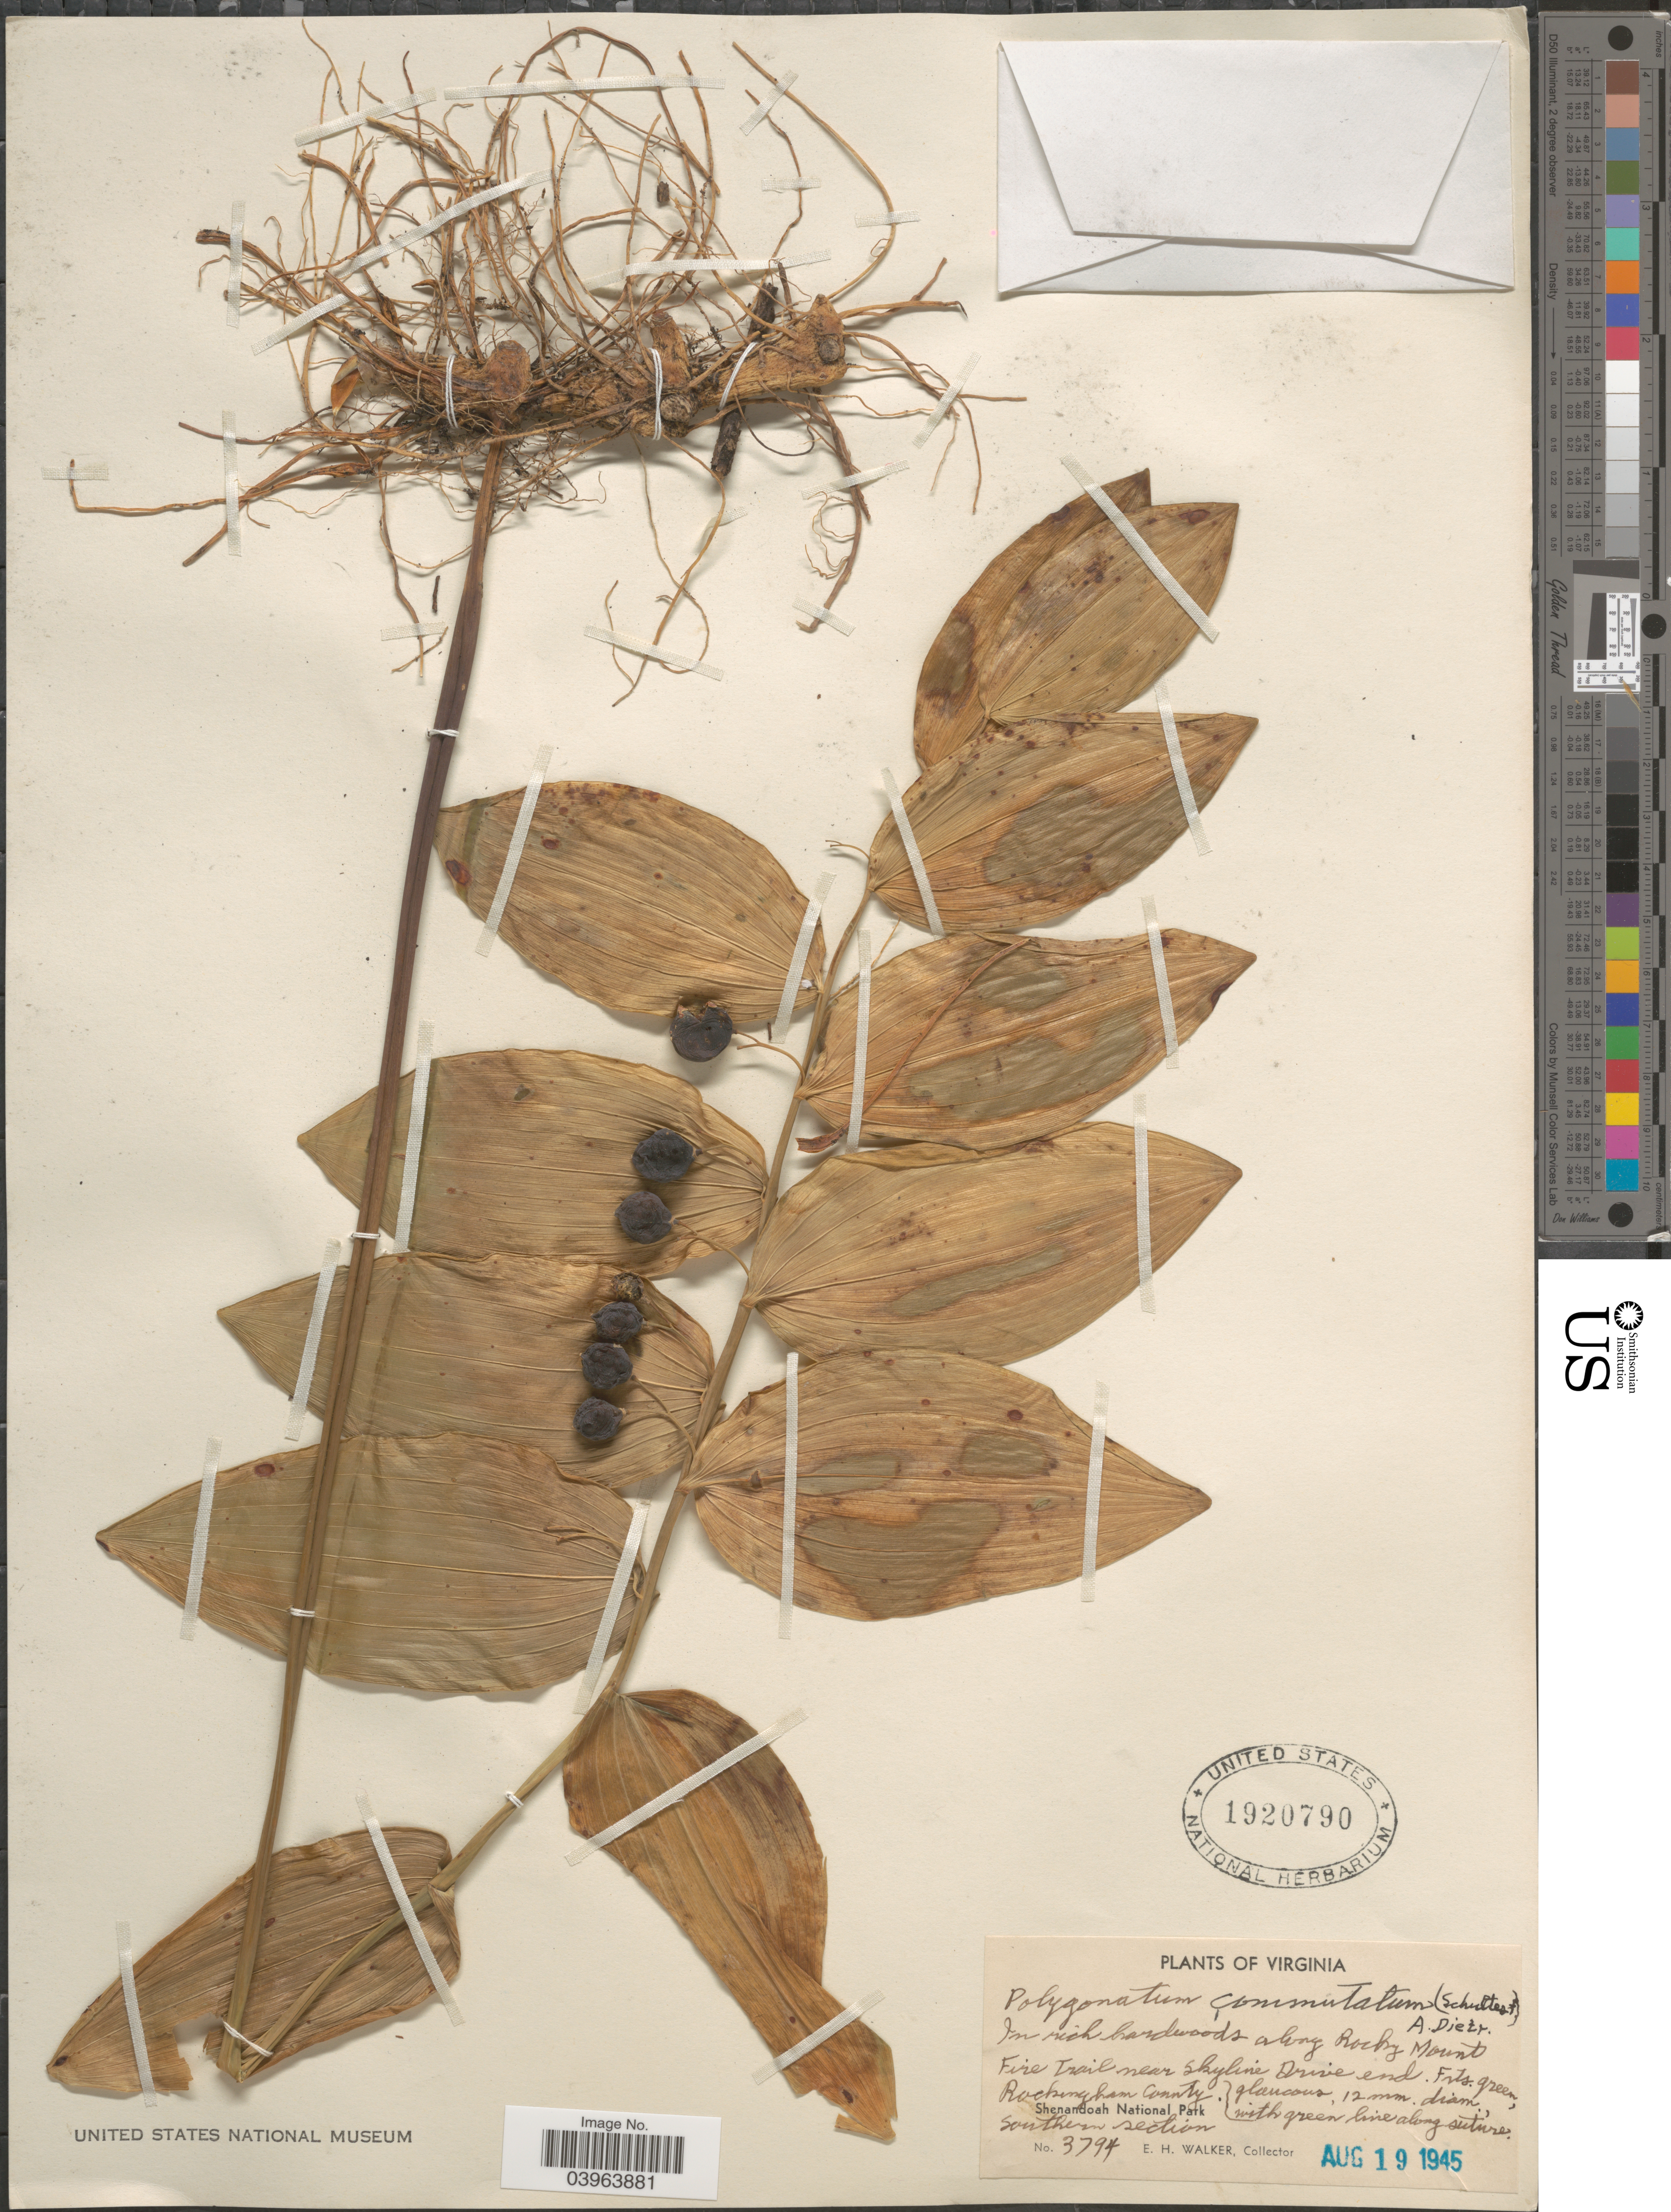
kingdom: Plantae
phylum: Tracheophyta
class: Liliopsida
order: Asparagales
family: Asparagaceae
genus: Polygonatum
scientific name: Polygonatum commutatum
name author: (Schult. f.) A. Dietr.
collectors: E. H. Walker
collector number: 3794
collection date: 1945-08-19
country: United States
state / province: Virginia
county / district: Rockingham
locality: In rich hardwoods along Rocky Mount Fire Trail near Skyline Drive end. Shenandoah National Park. Southern Section.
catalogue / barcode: US 1920790